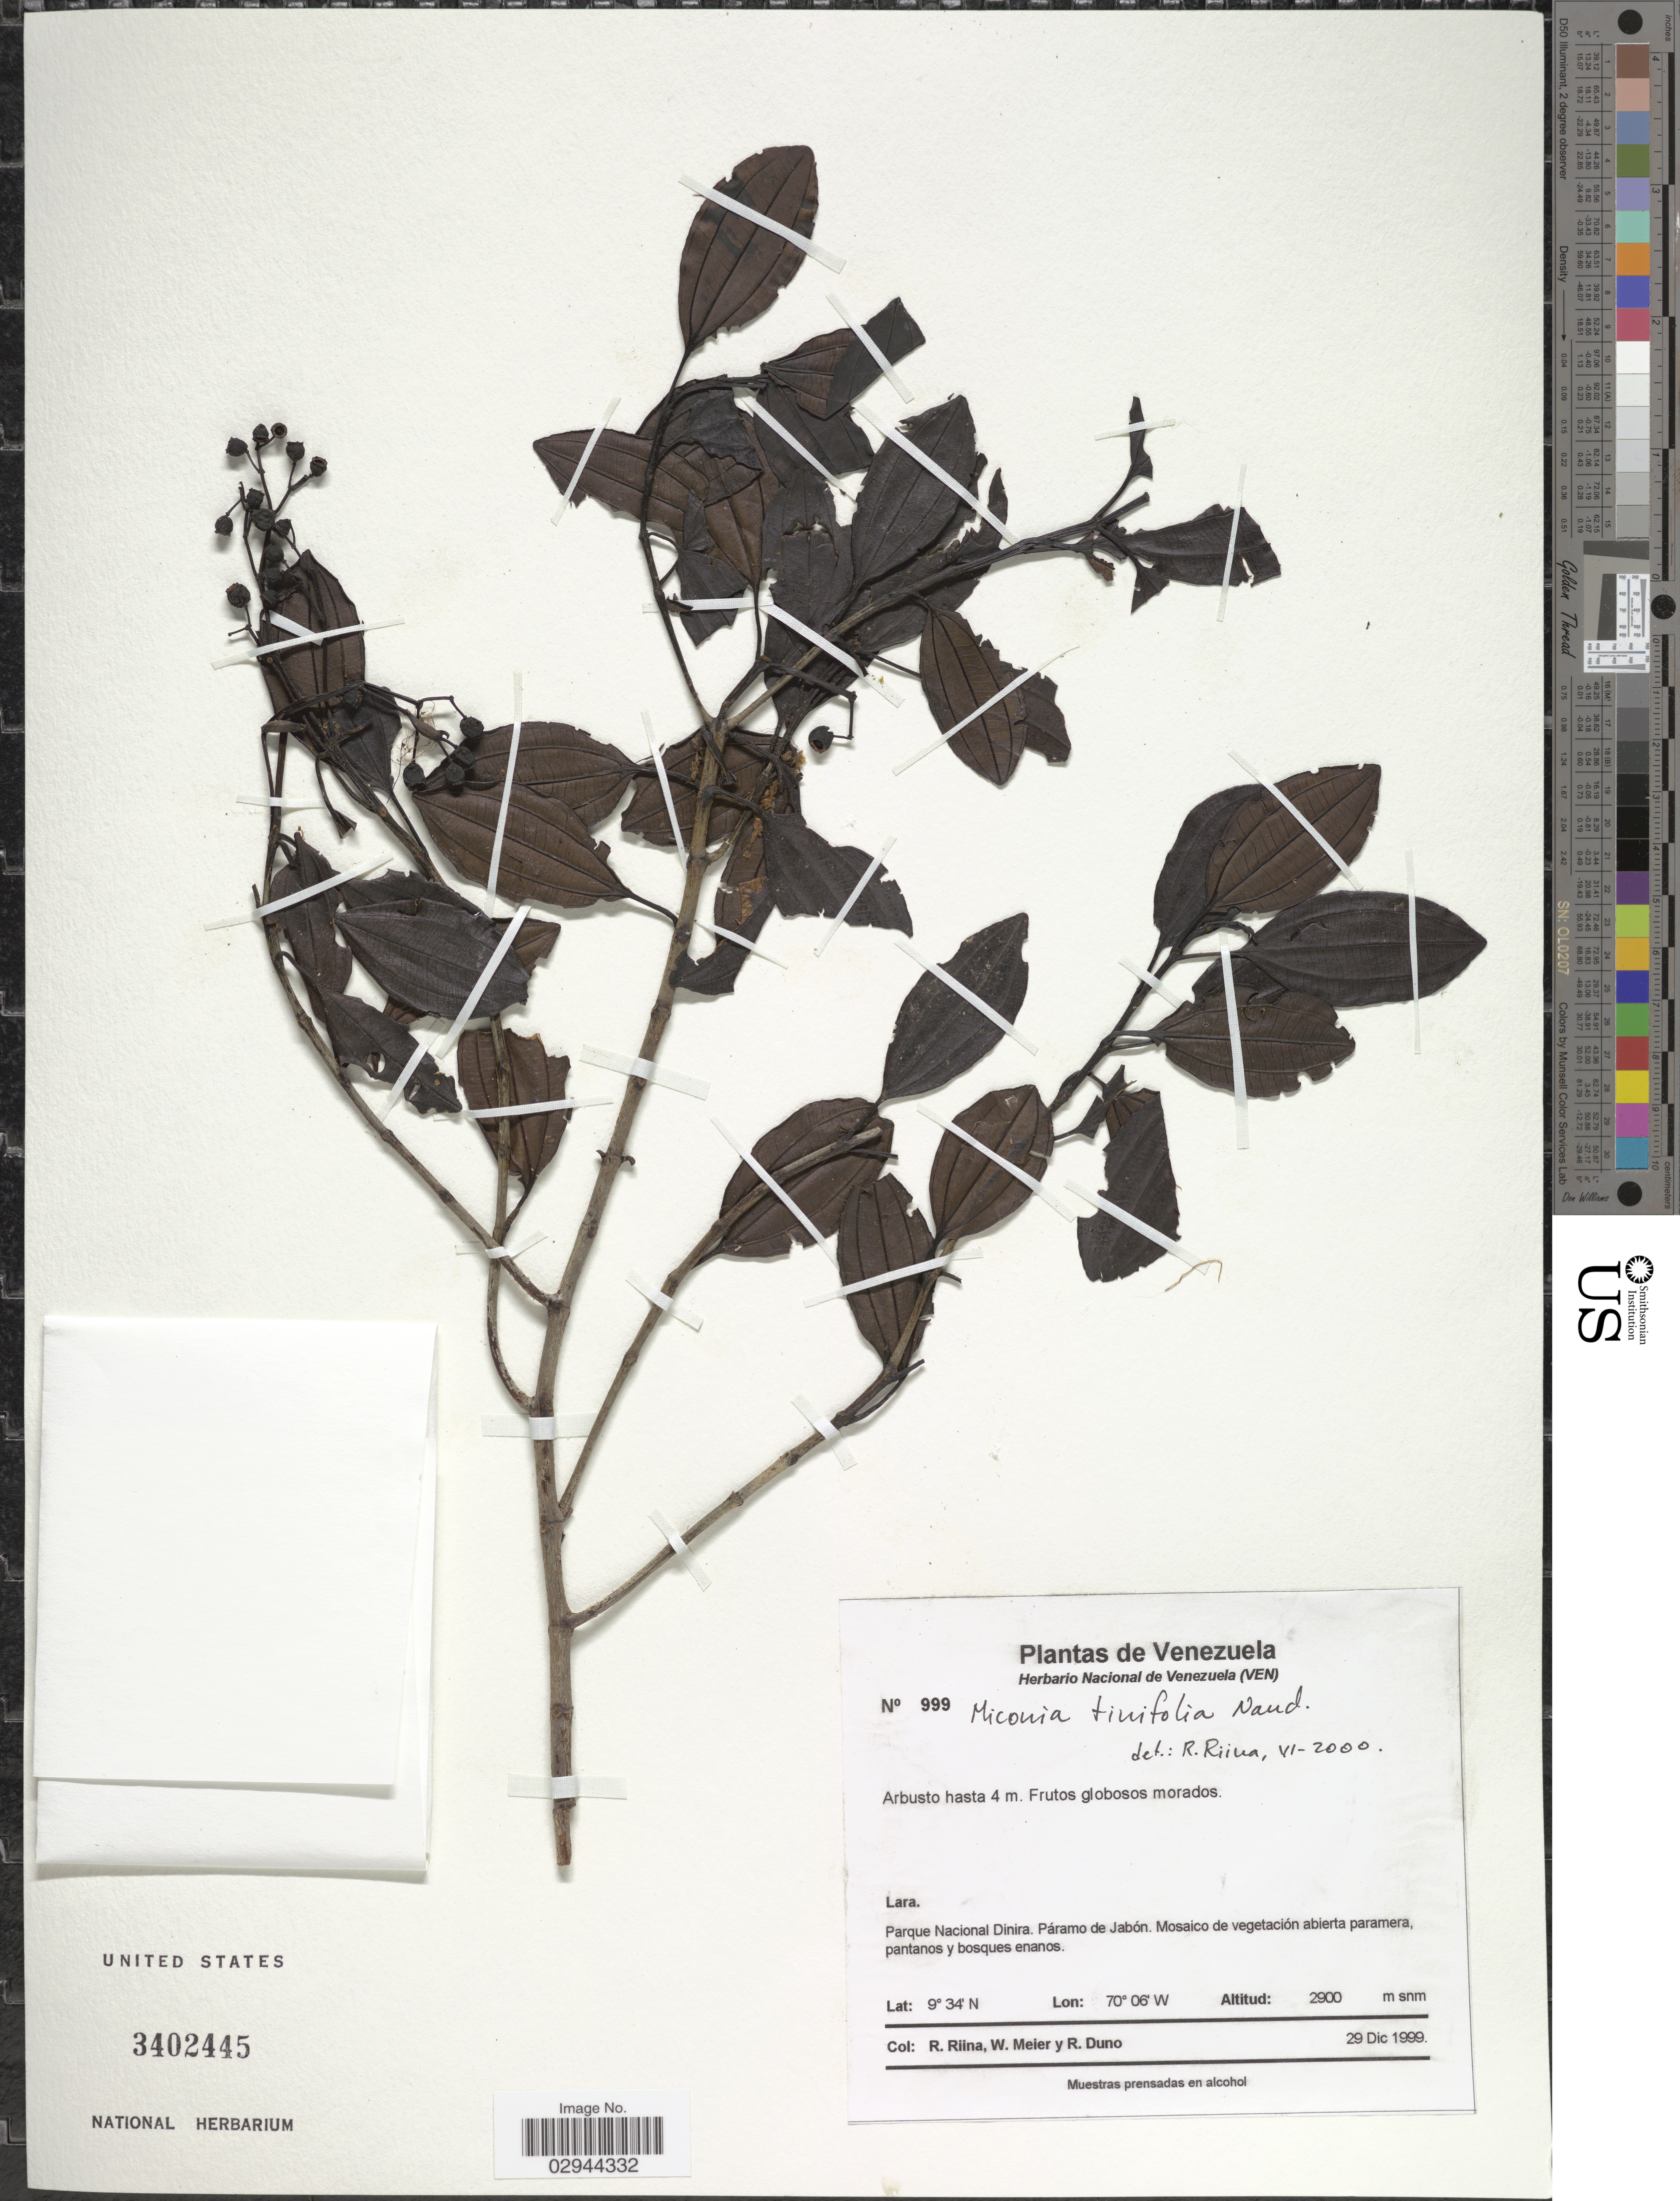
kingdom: Plantae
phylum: Tracheophyta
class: Magnoliopsida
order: Myrtales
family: Melastomataceae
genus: Miconia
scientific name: Miconia tinifolia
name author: Naudin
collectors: R. Riina, W. Meier & R. Duno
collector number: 999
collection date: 1999-12-29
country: Venezuela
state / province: Lara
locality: Parque Nacional Dinira. Páramo de Jabón.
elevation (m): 2900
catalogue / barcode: US 3402445